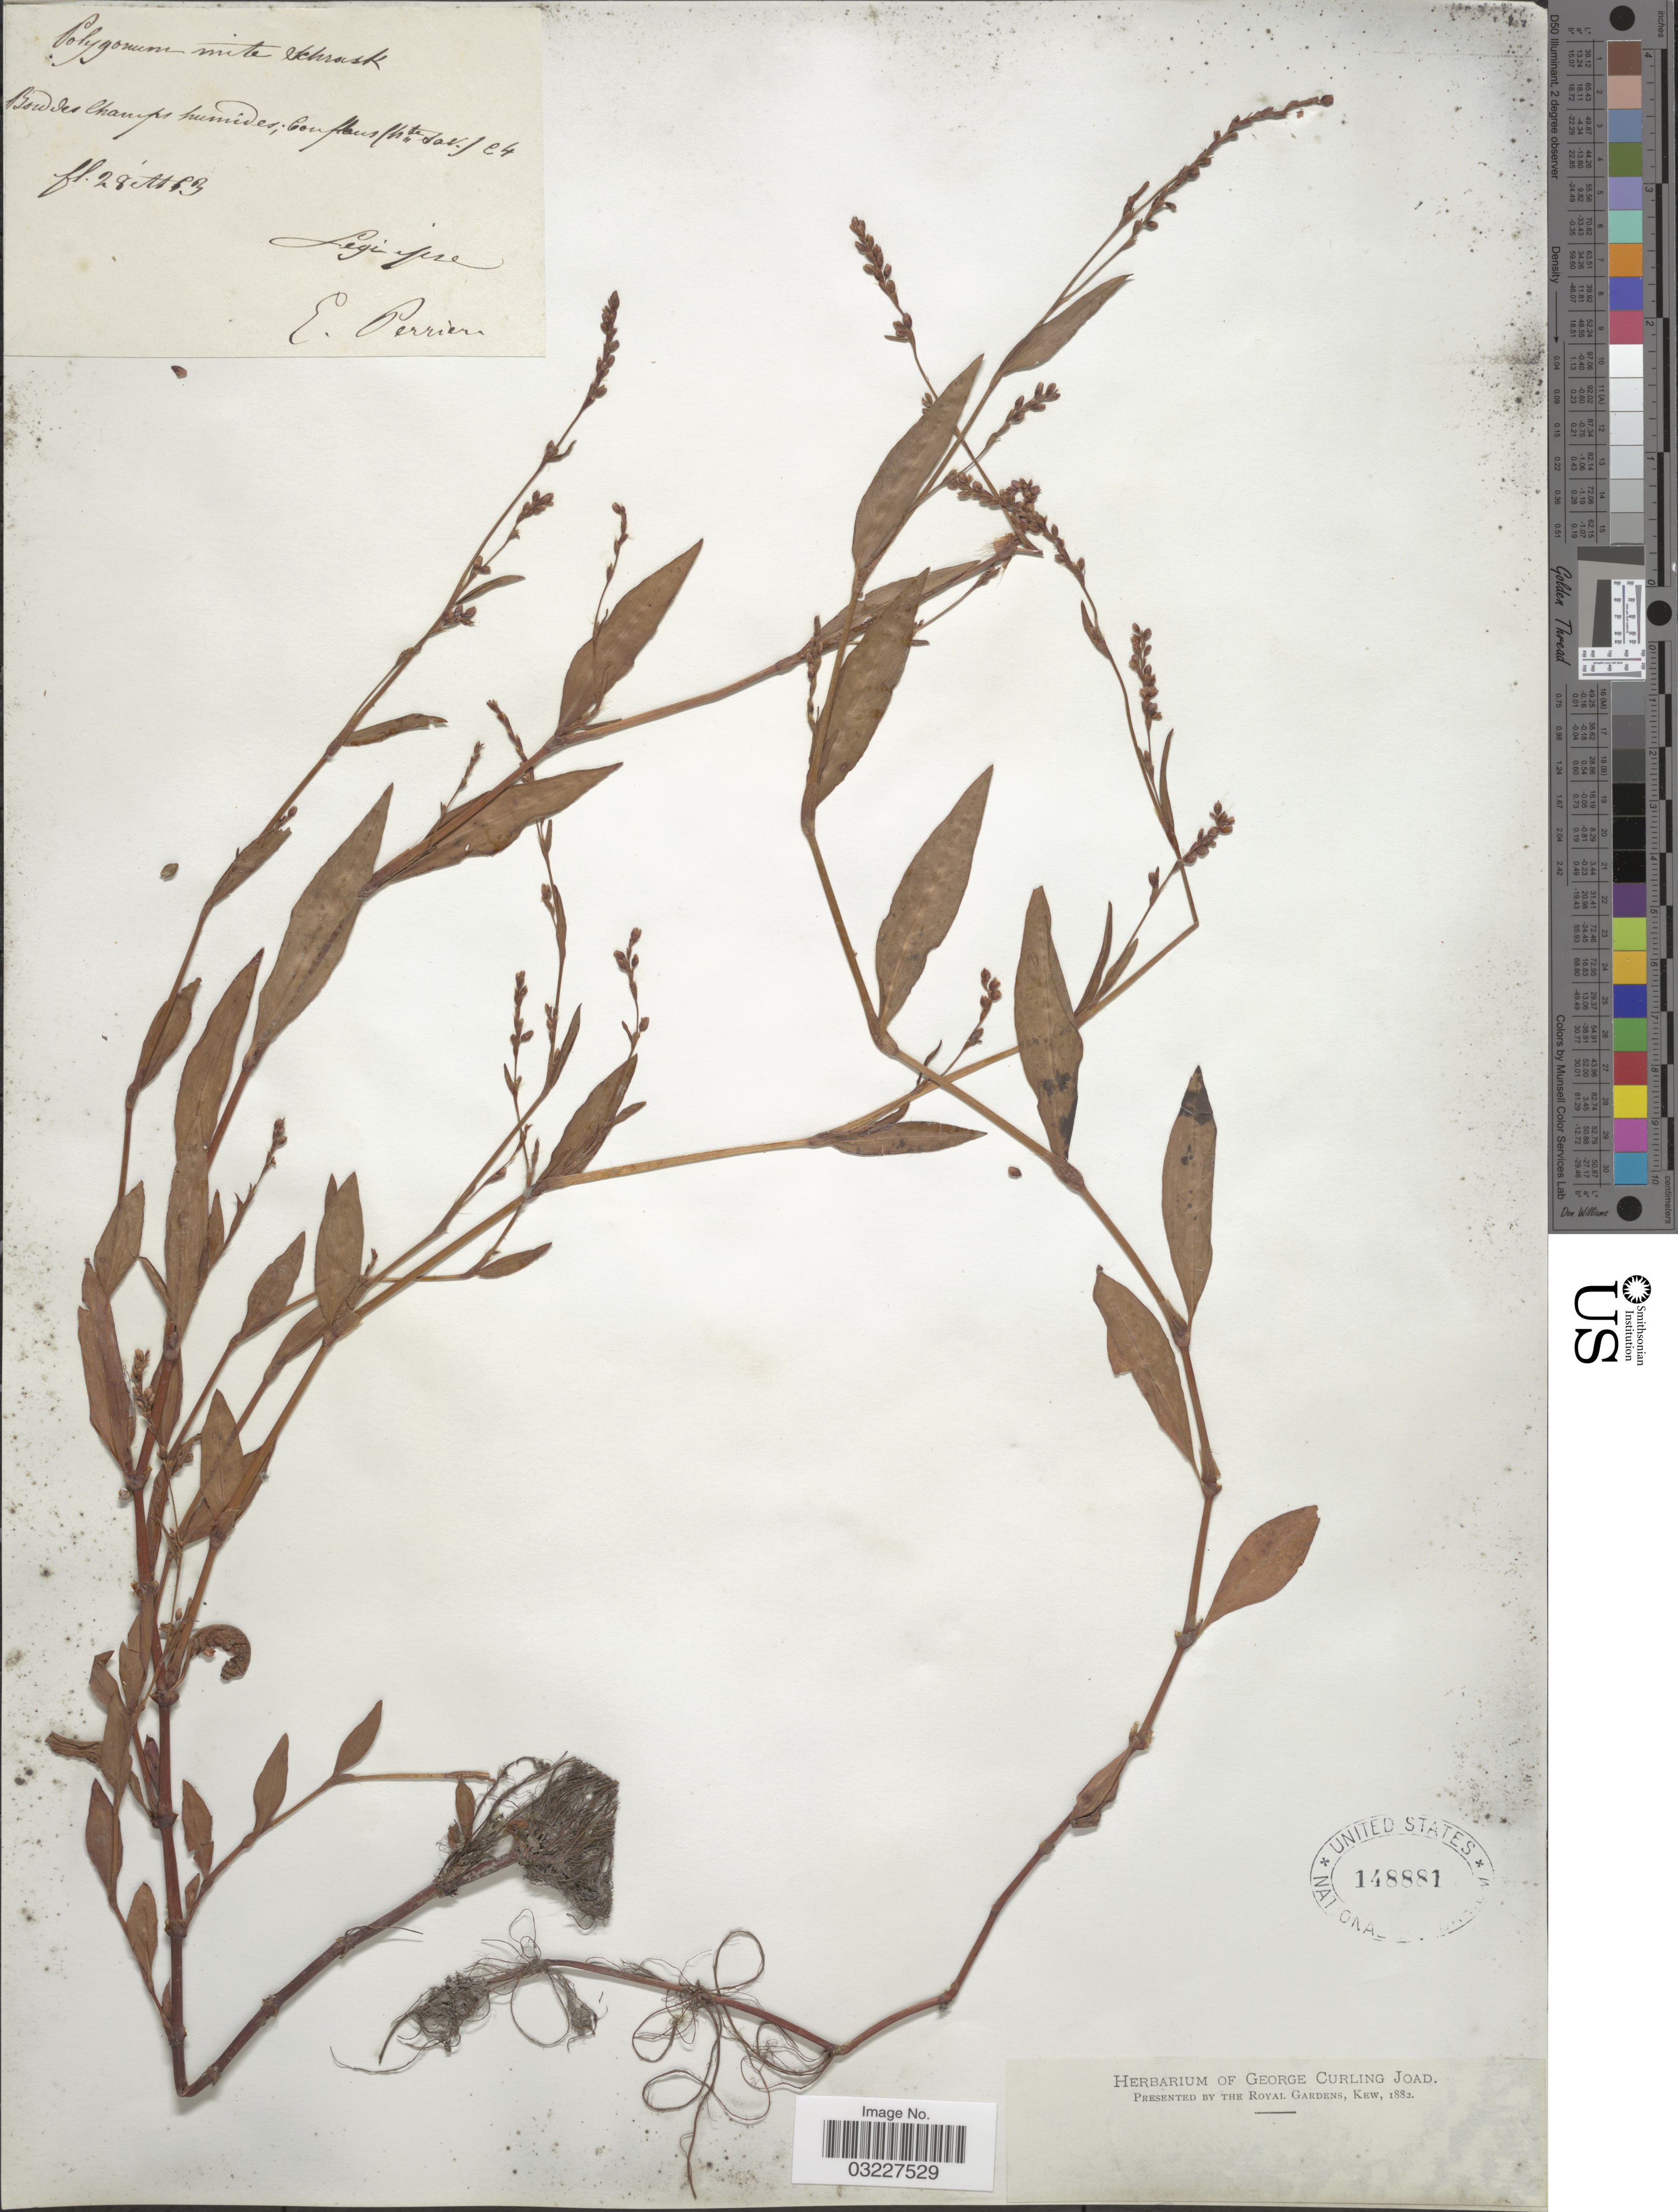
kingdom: Plantae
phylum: Tracheophyta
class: Magnoliopsida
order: Caryophyllales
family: Polygonaceae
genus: Polygonum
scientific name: Polygonum mite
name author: Schrank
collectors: E. Perrier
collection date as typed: Transcribed d/m/y: 28/8/83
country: France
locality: Bordd es champs humides, Conflans (hte Sav).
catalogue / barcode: US 148881